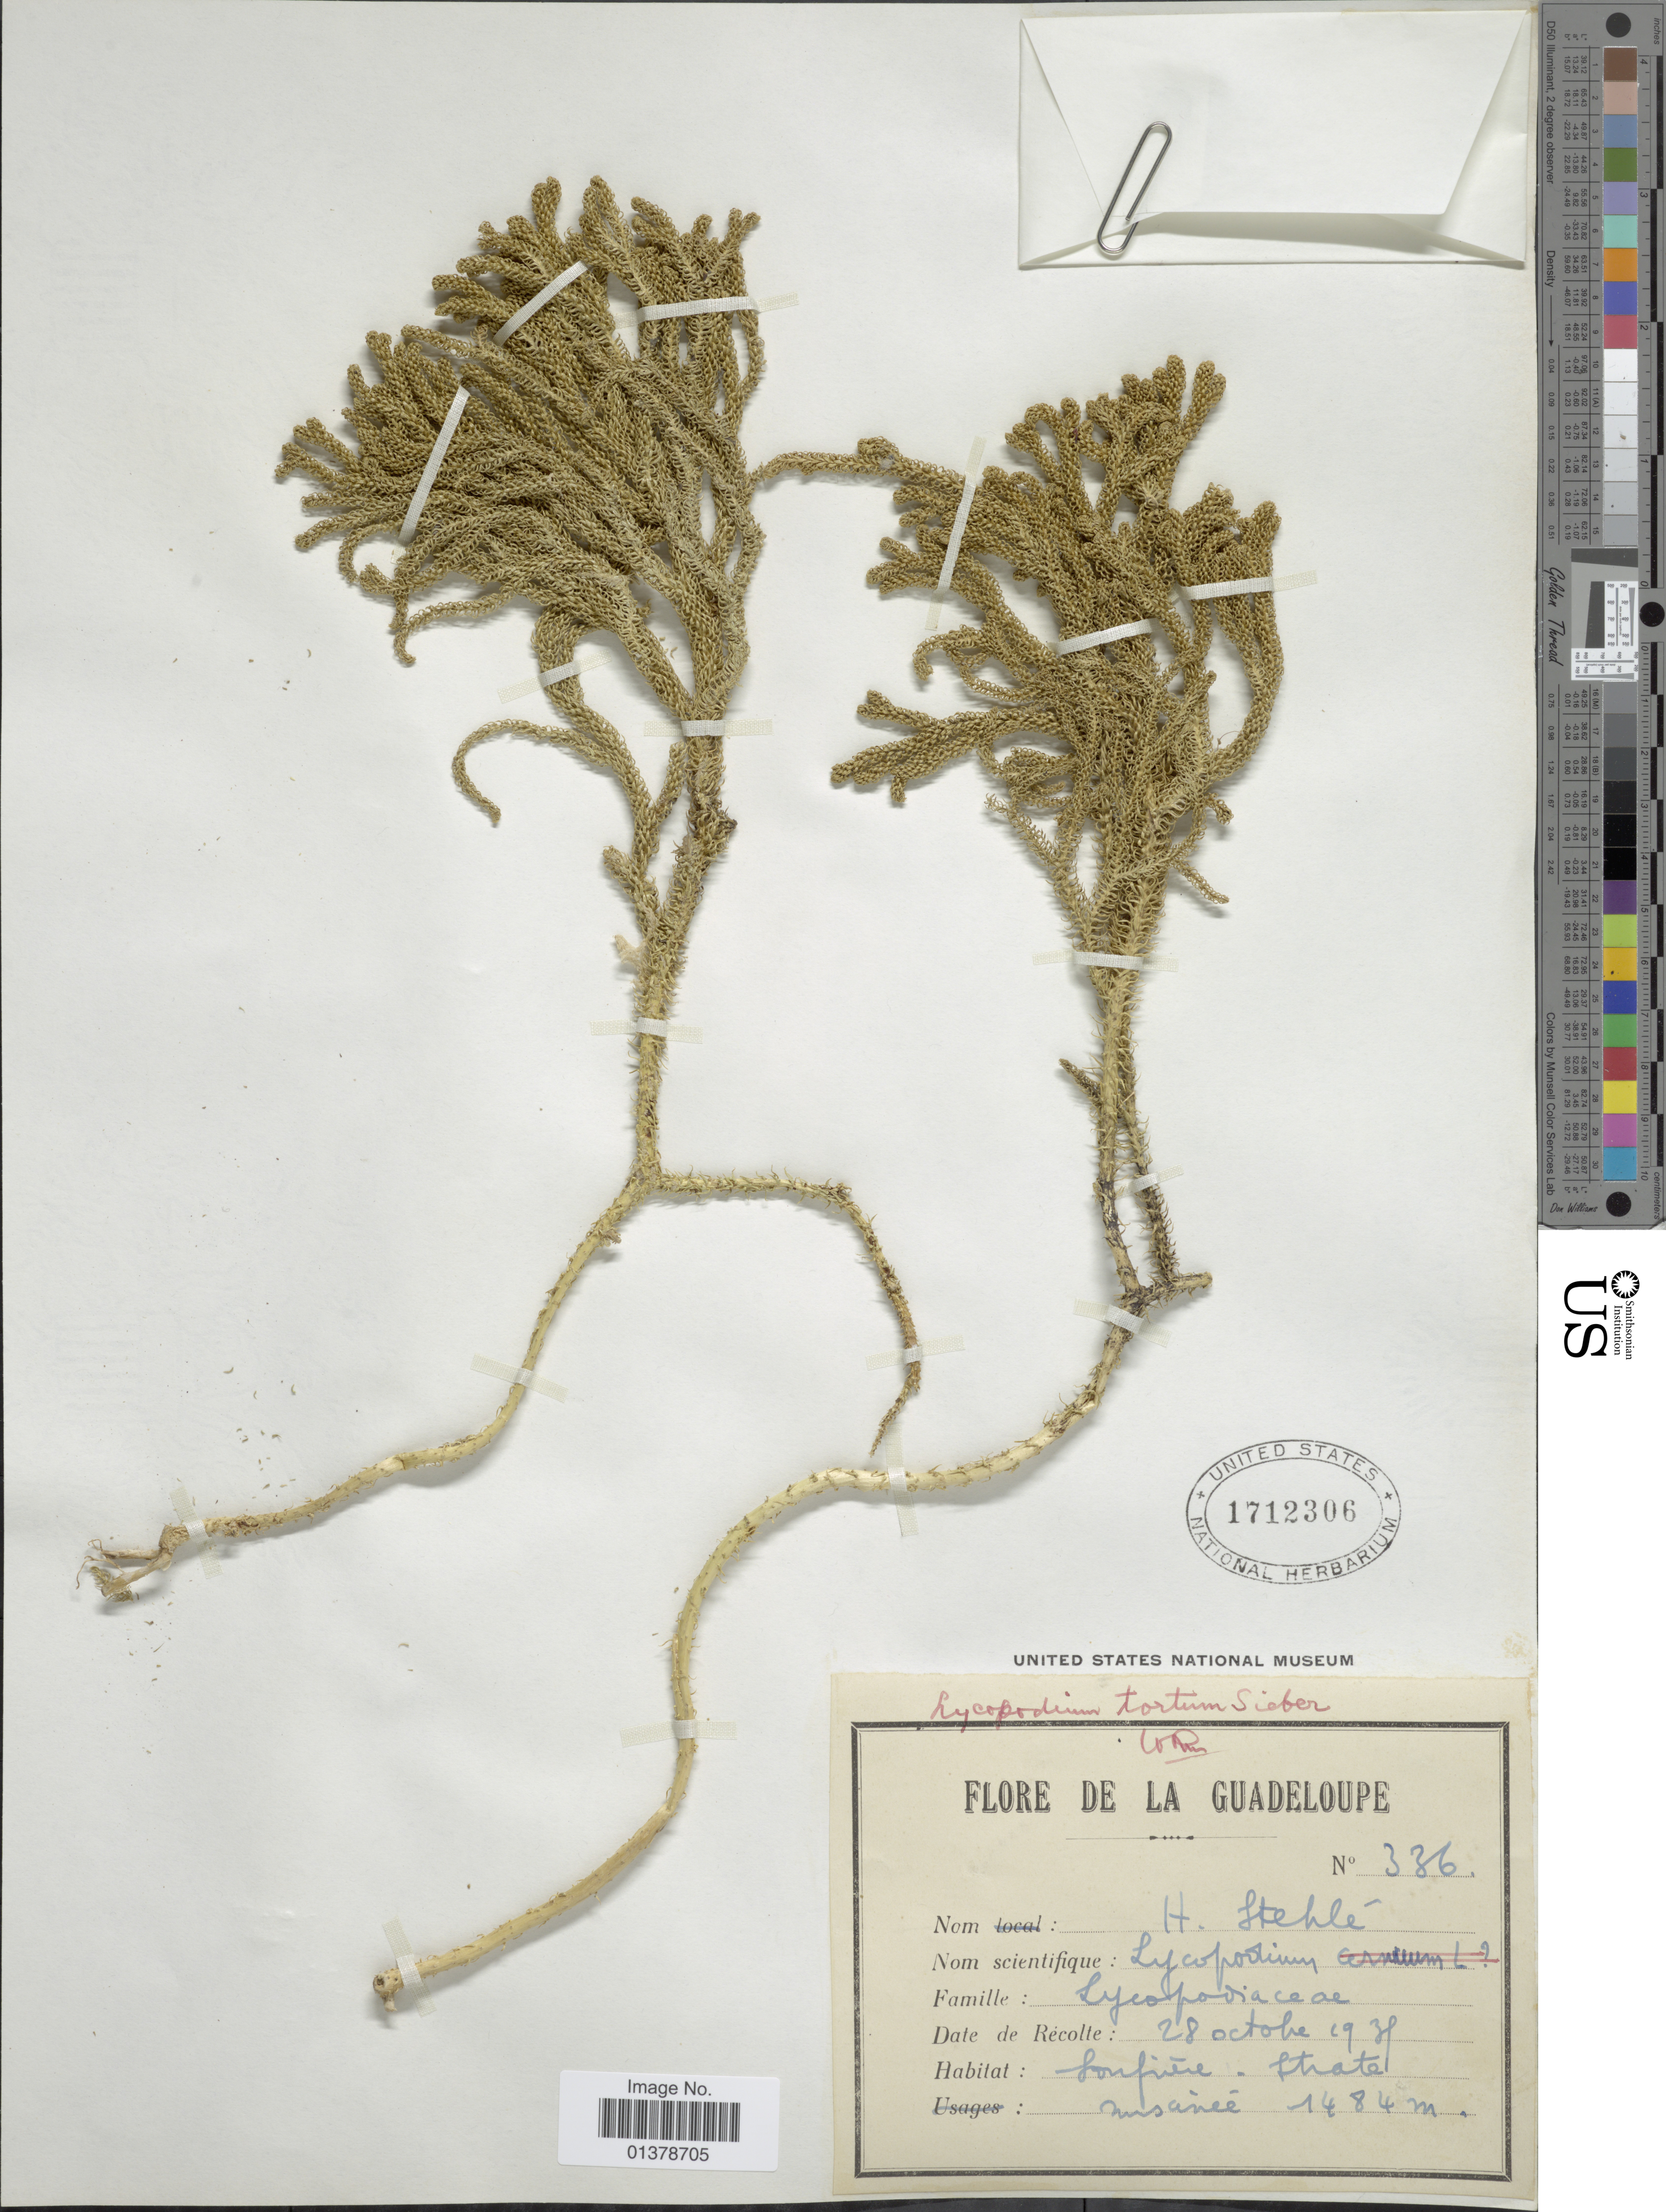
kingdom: Plantae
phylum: Tracheophyta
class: Lycopodiopsida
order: Lycopodiales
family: Lycopodiaceae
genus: Palhinhaea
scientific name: Palhinhaea torta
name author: (Sieber ex Underw. & F.E. Lloyd) Christenh.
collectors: H. Stehlé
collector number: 336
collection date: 1938-10-29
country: Guadeloupe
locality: Soufiere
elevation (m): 1484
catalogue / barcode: US 1712306